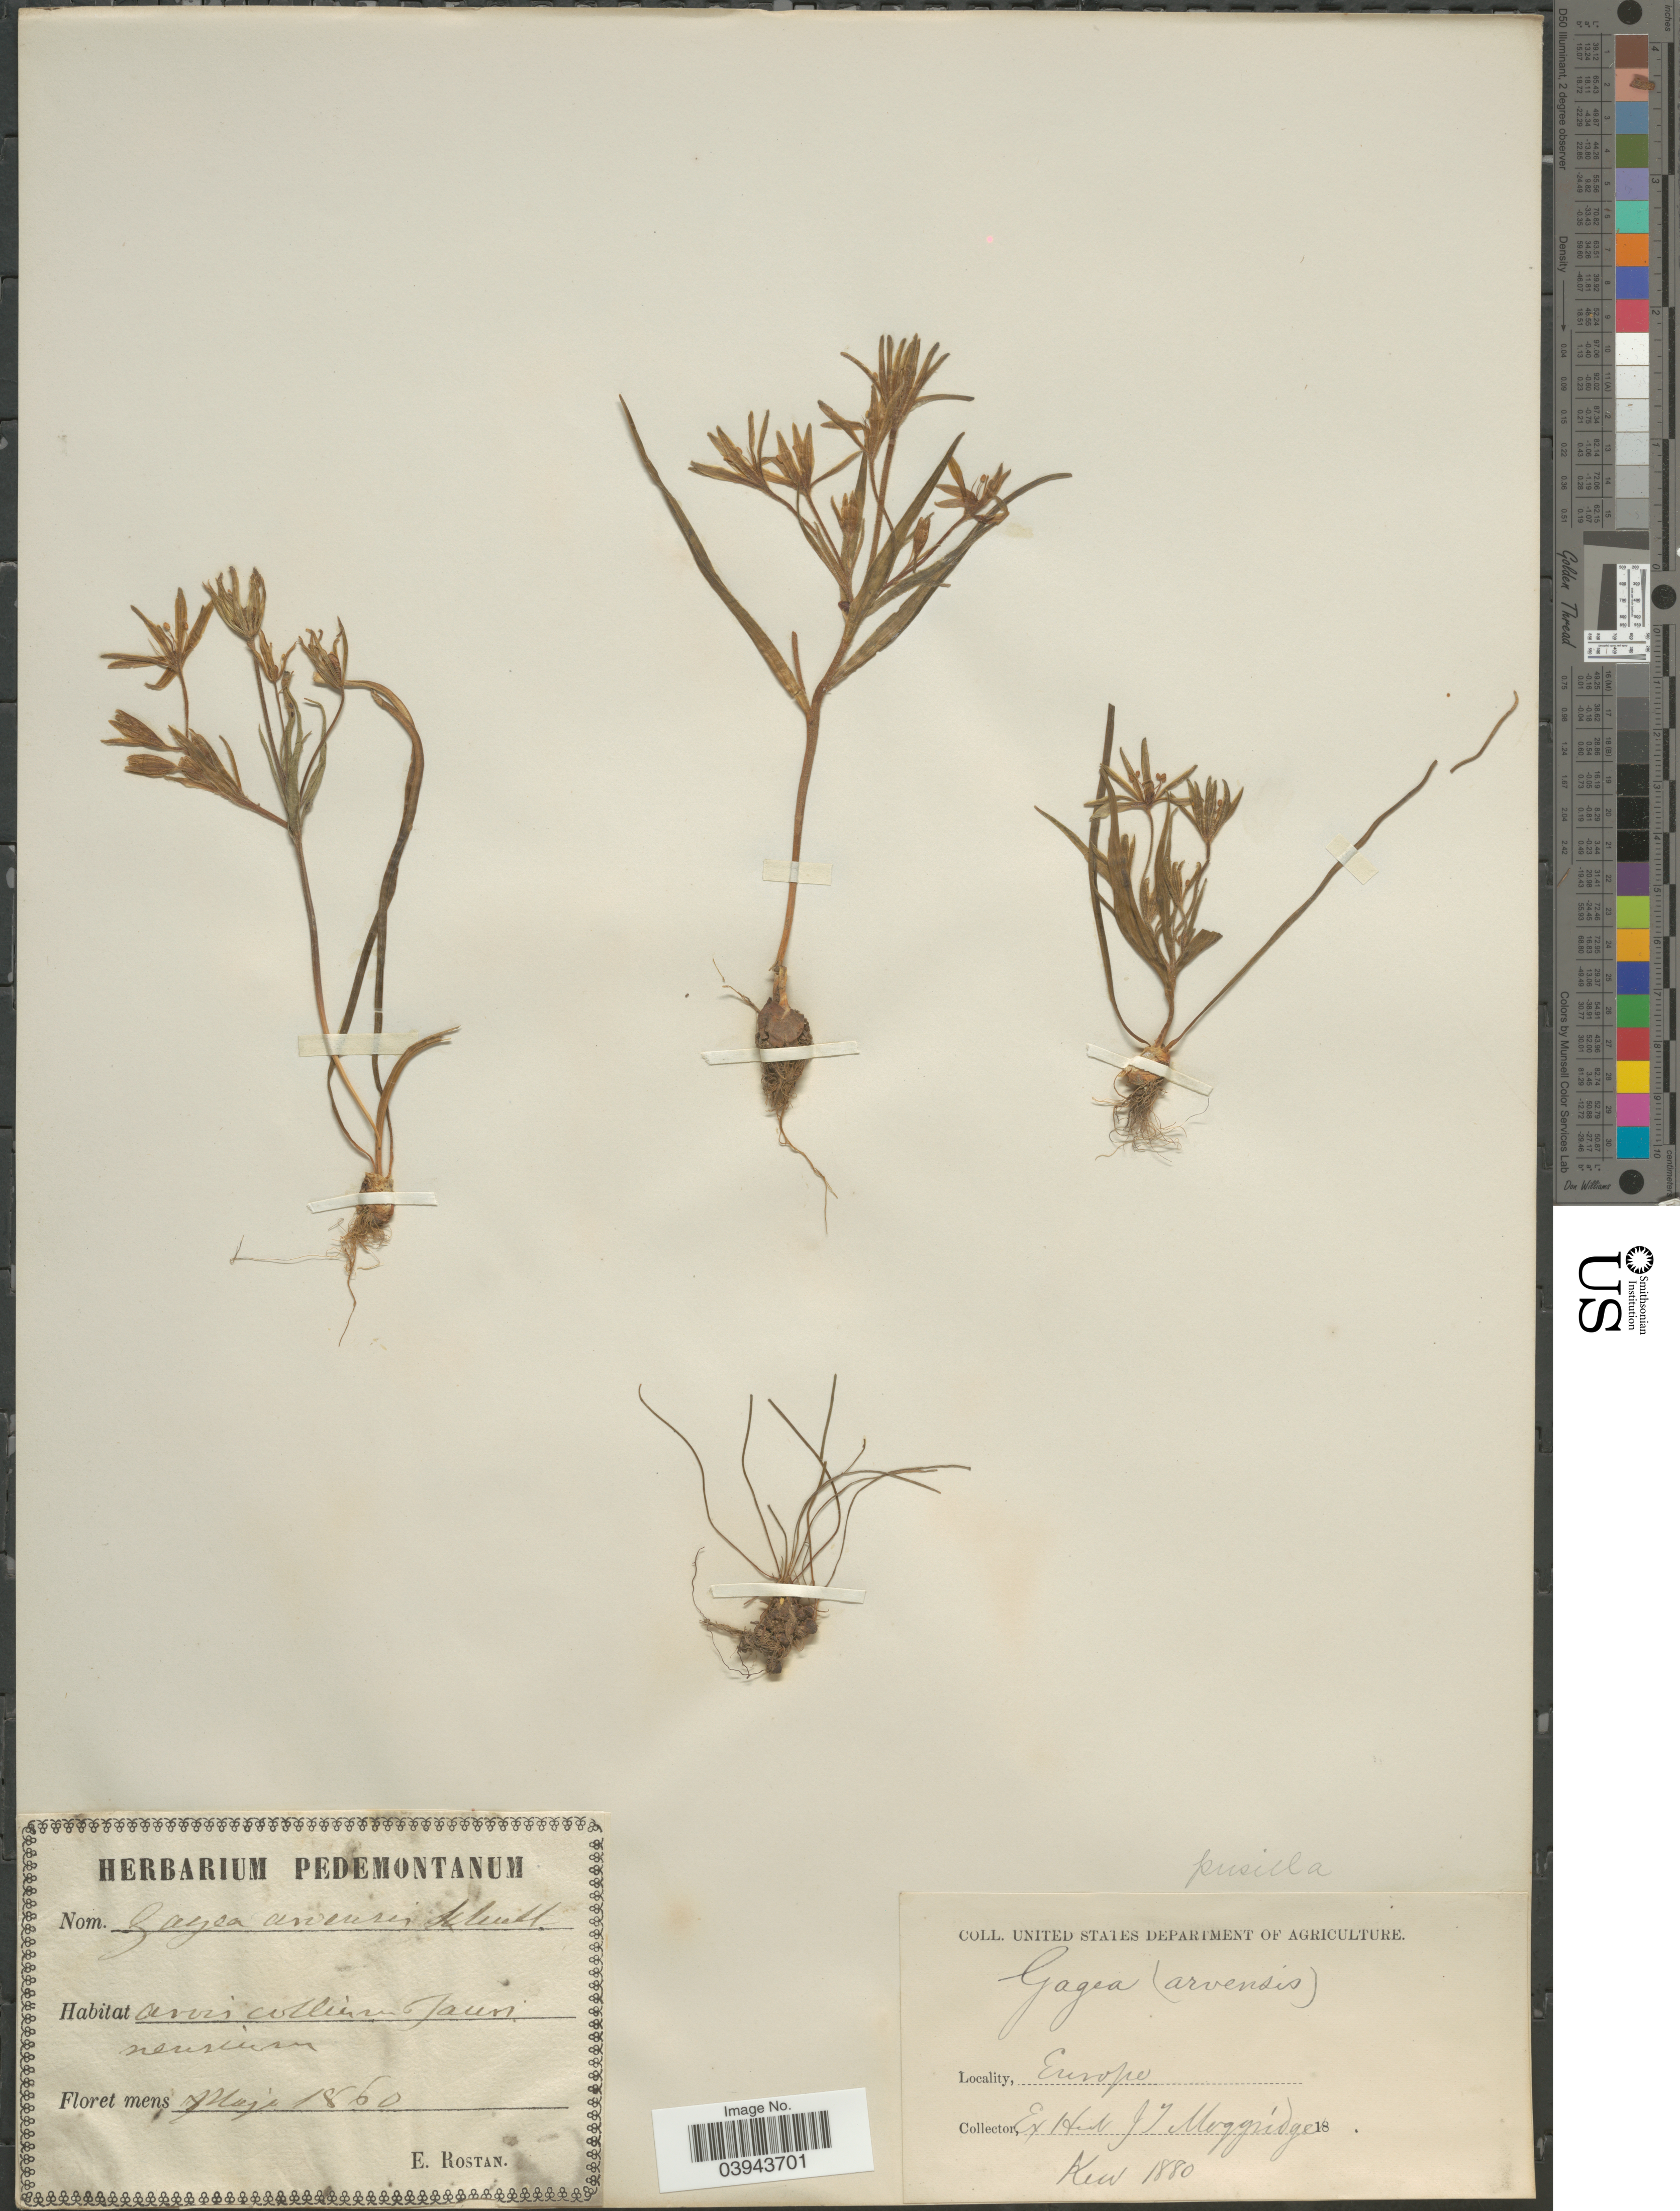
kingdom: Plantae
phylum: Tracheophyta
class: Liliopsida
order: Liliales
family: Liliaceae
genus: Gagea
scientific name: Gagea arvensis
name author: (Pers.) Dumort.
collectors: E. Rostan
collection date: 1860-05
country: Italy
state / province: Piedmont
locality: Arvis collium Jaun neusicum. [interpreted] Europe.